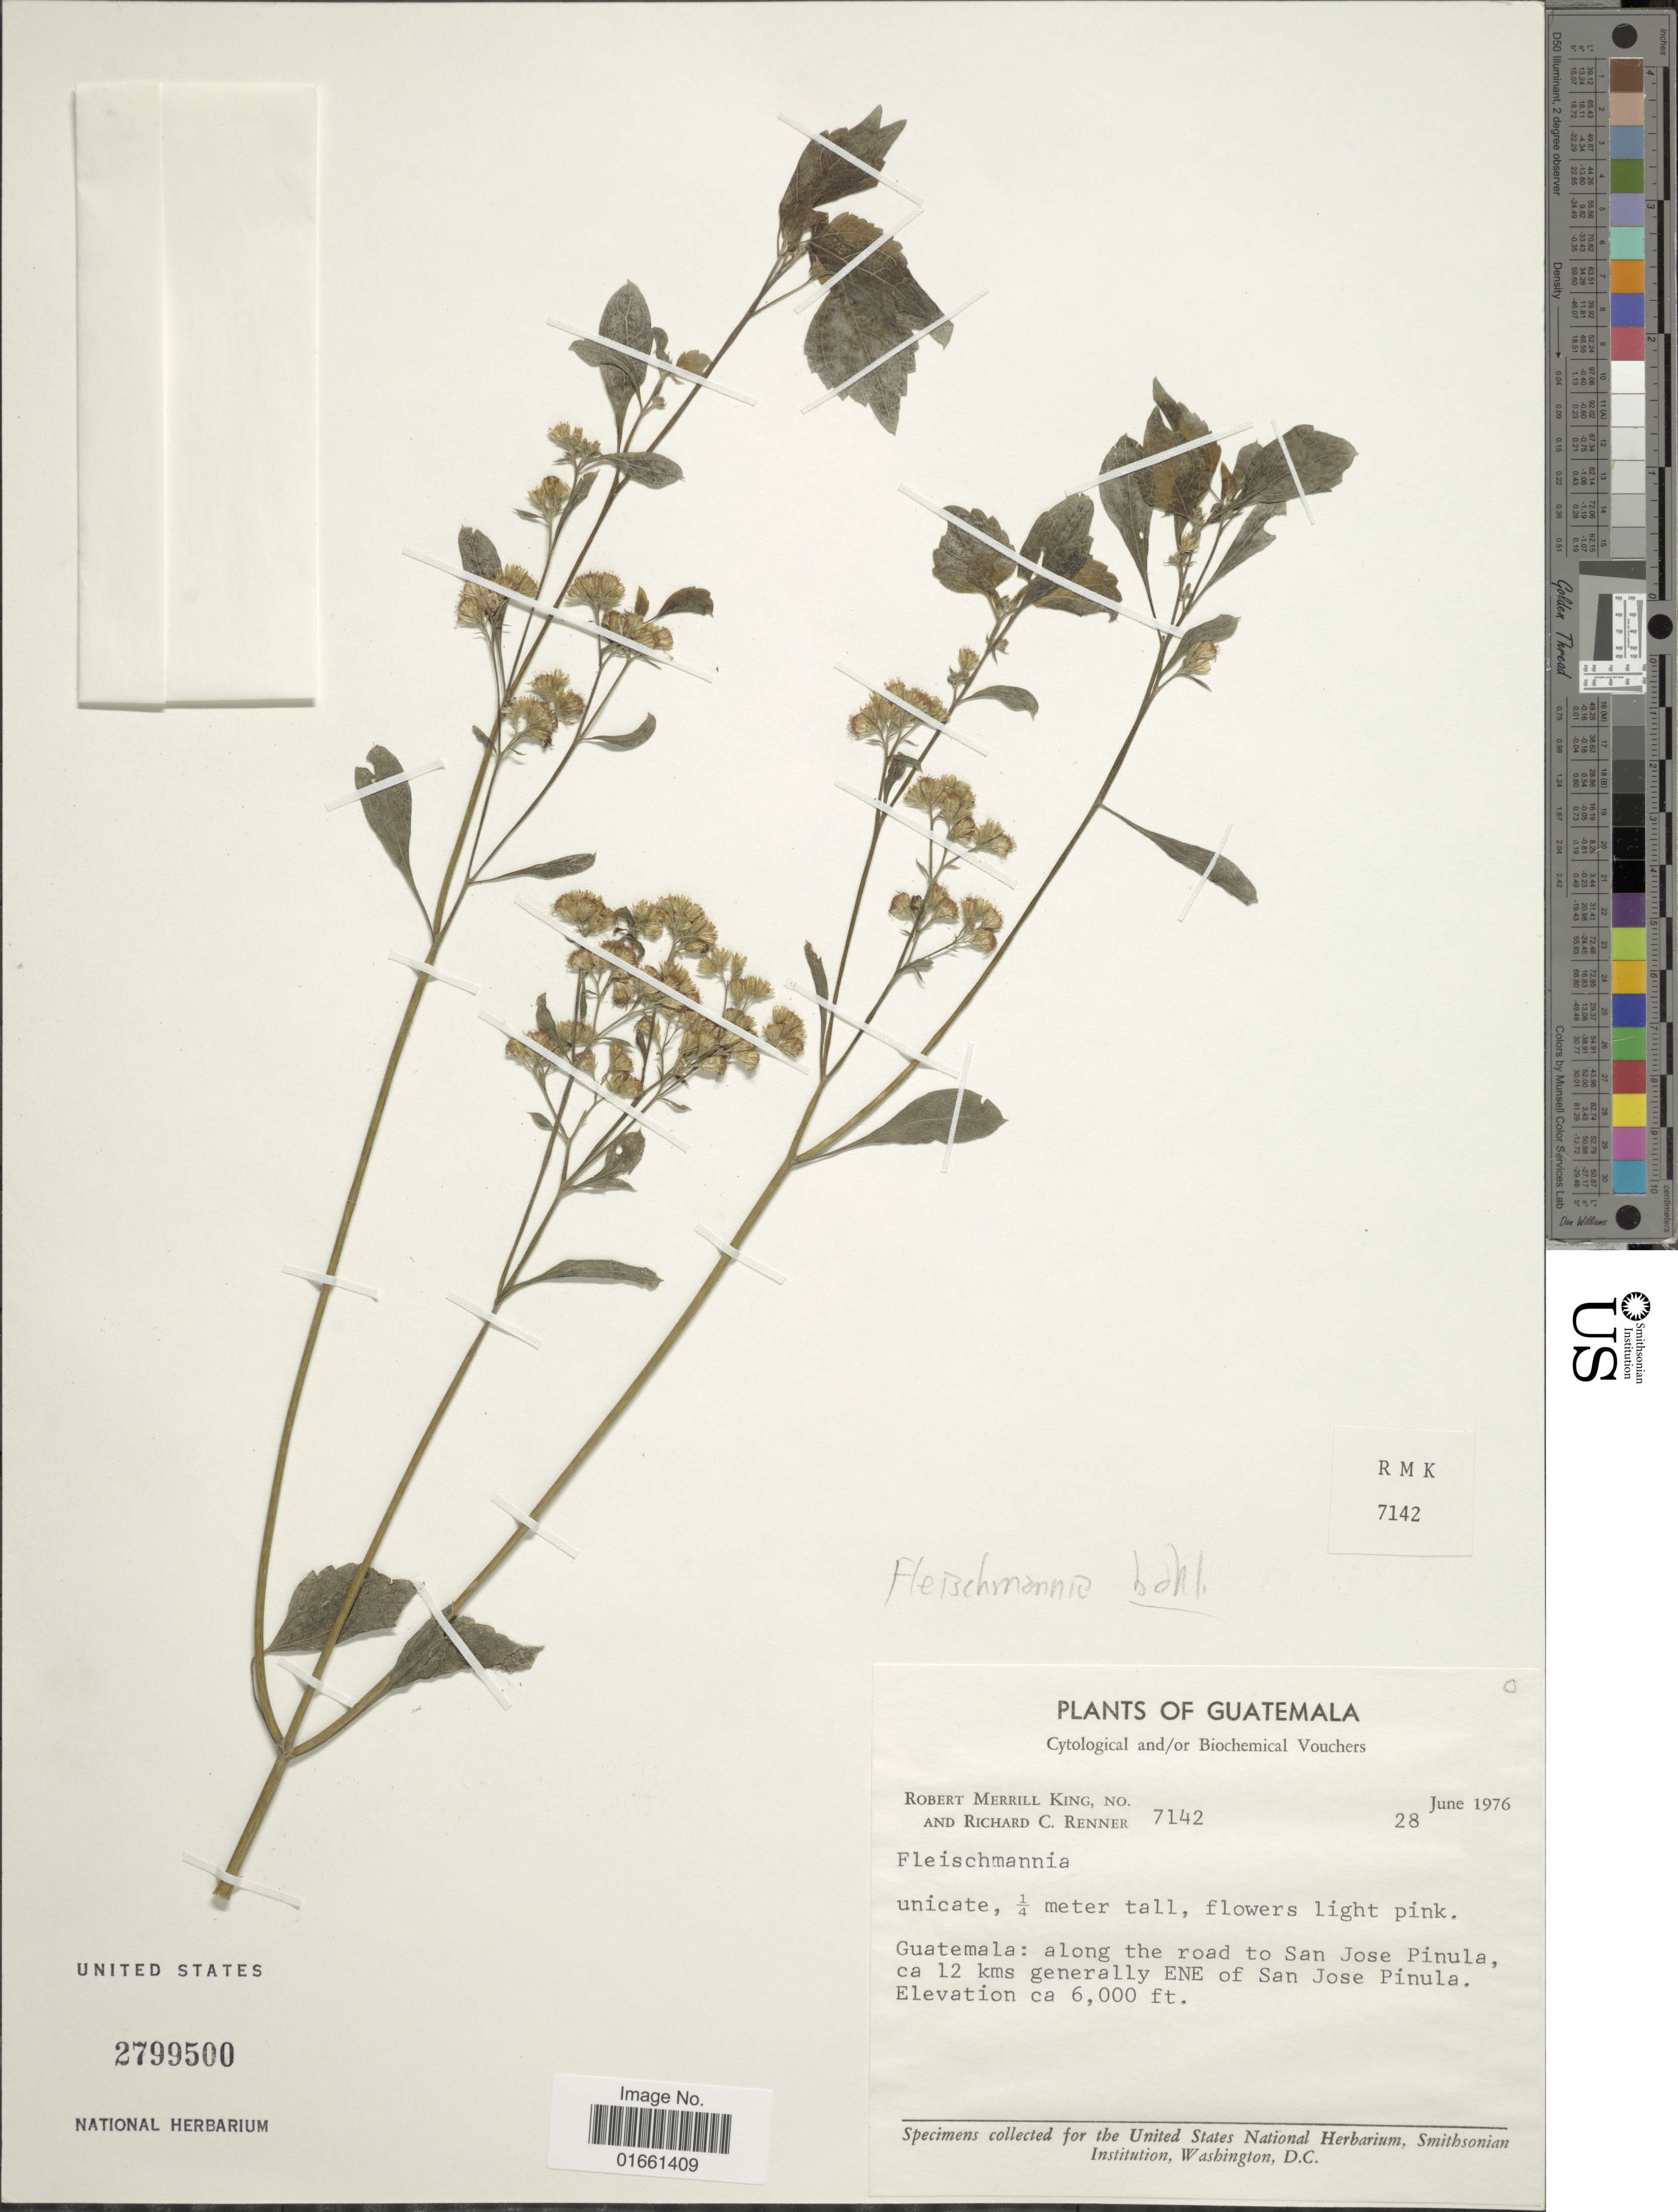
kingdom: Plantae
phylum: Tracheophyta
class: Magnoliopsida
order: Asterales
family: Asteraceae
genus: Fleischmannia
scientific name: Fleischmannia bohlmanniana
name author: R.M. King & H. Rob.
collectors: R. M. King & R. C. Renner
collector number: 7142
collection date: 1976-06-28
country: Guatemala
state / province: Guatemala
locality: Along the road to San Jose Pinula, ca 12 kms generally ENE of San Jose Pinula.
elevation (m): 1829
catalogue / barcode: US 2799500